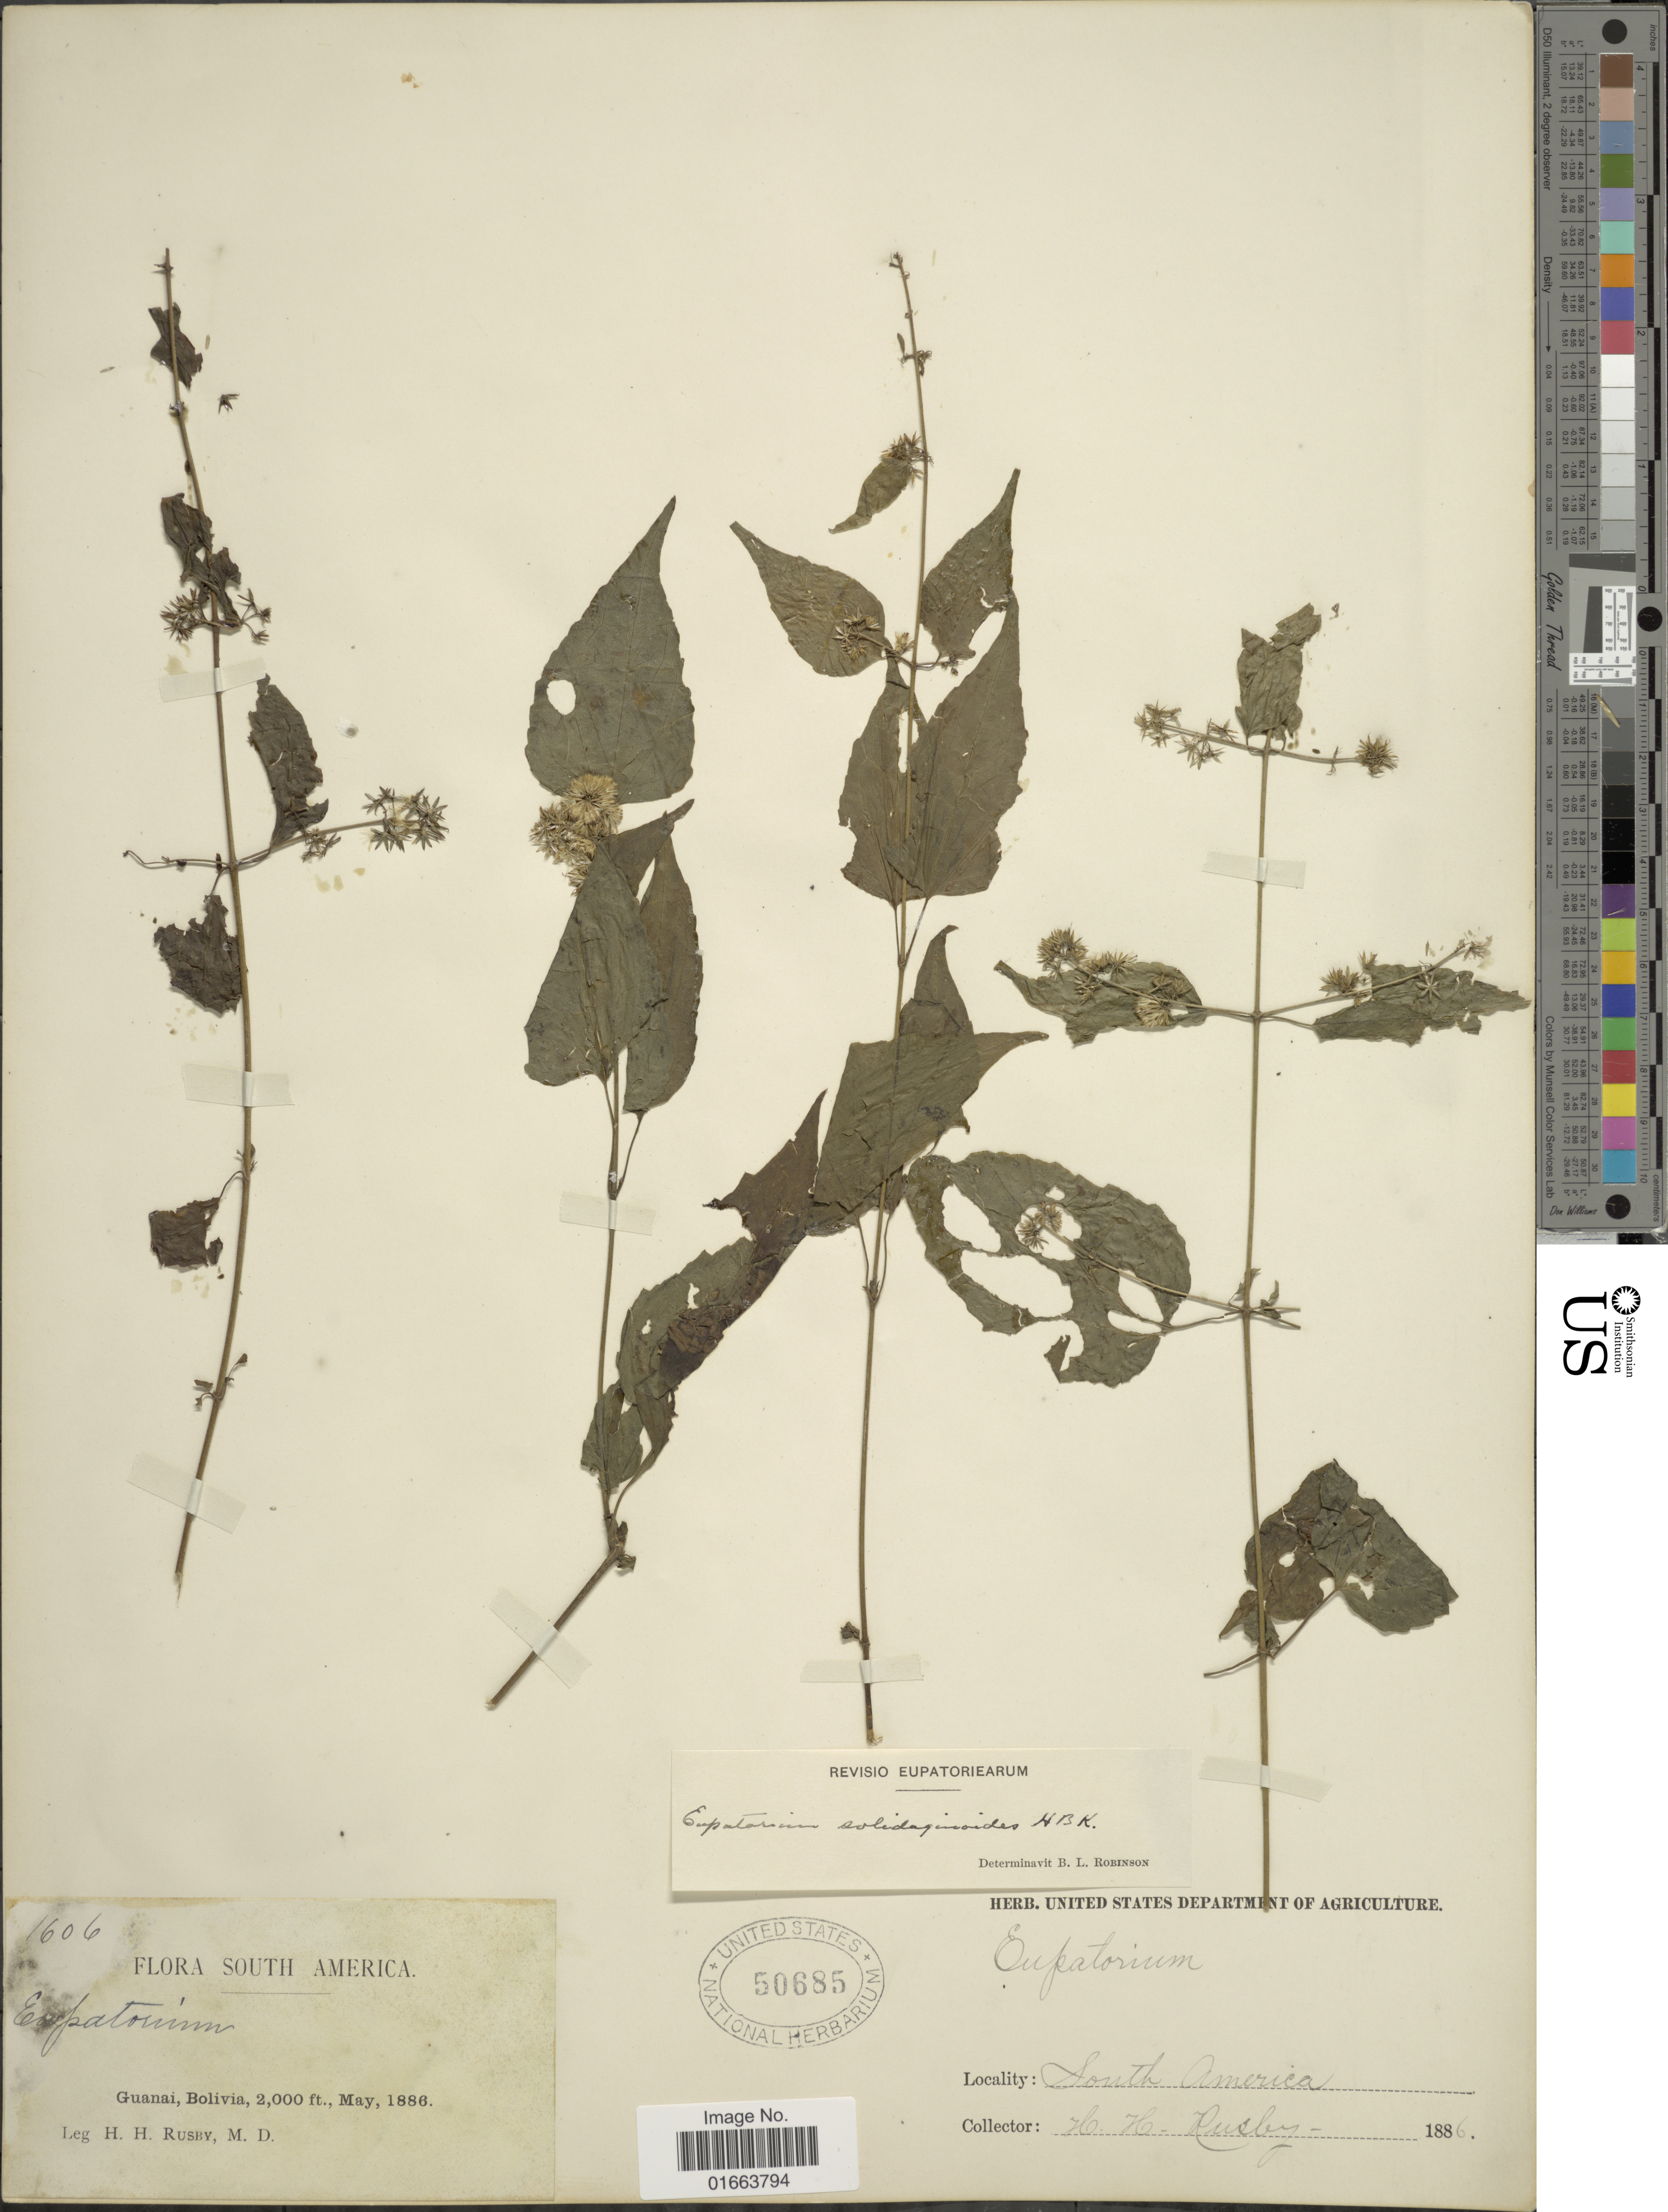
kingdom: Plantae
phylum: Tracheophyta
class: Magnoliopsida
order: Asterales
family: Asteraceae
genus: Koanophyllon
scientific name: Koanophyllon stipulifera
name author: (Rusby) R.M. King & H. Rob.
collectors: H. H. Rusby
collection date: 1886-05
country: Bolivia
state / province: La Páz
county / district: Larecaja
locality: Guanay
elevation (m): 610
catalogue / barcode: US 50685